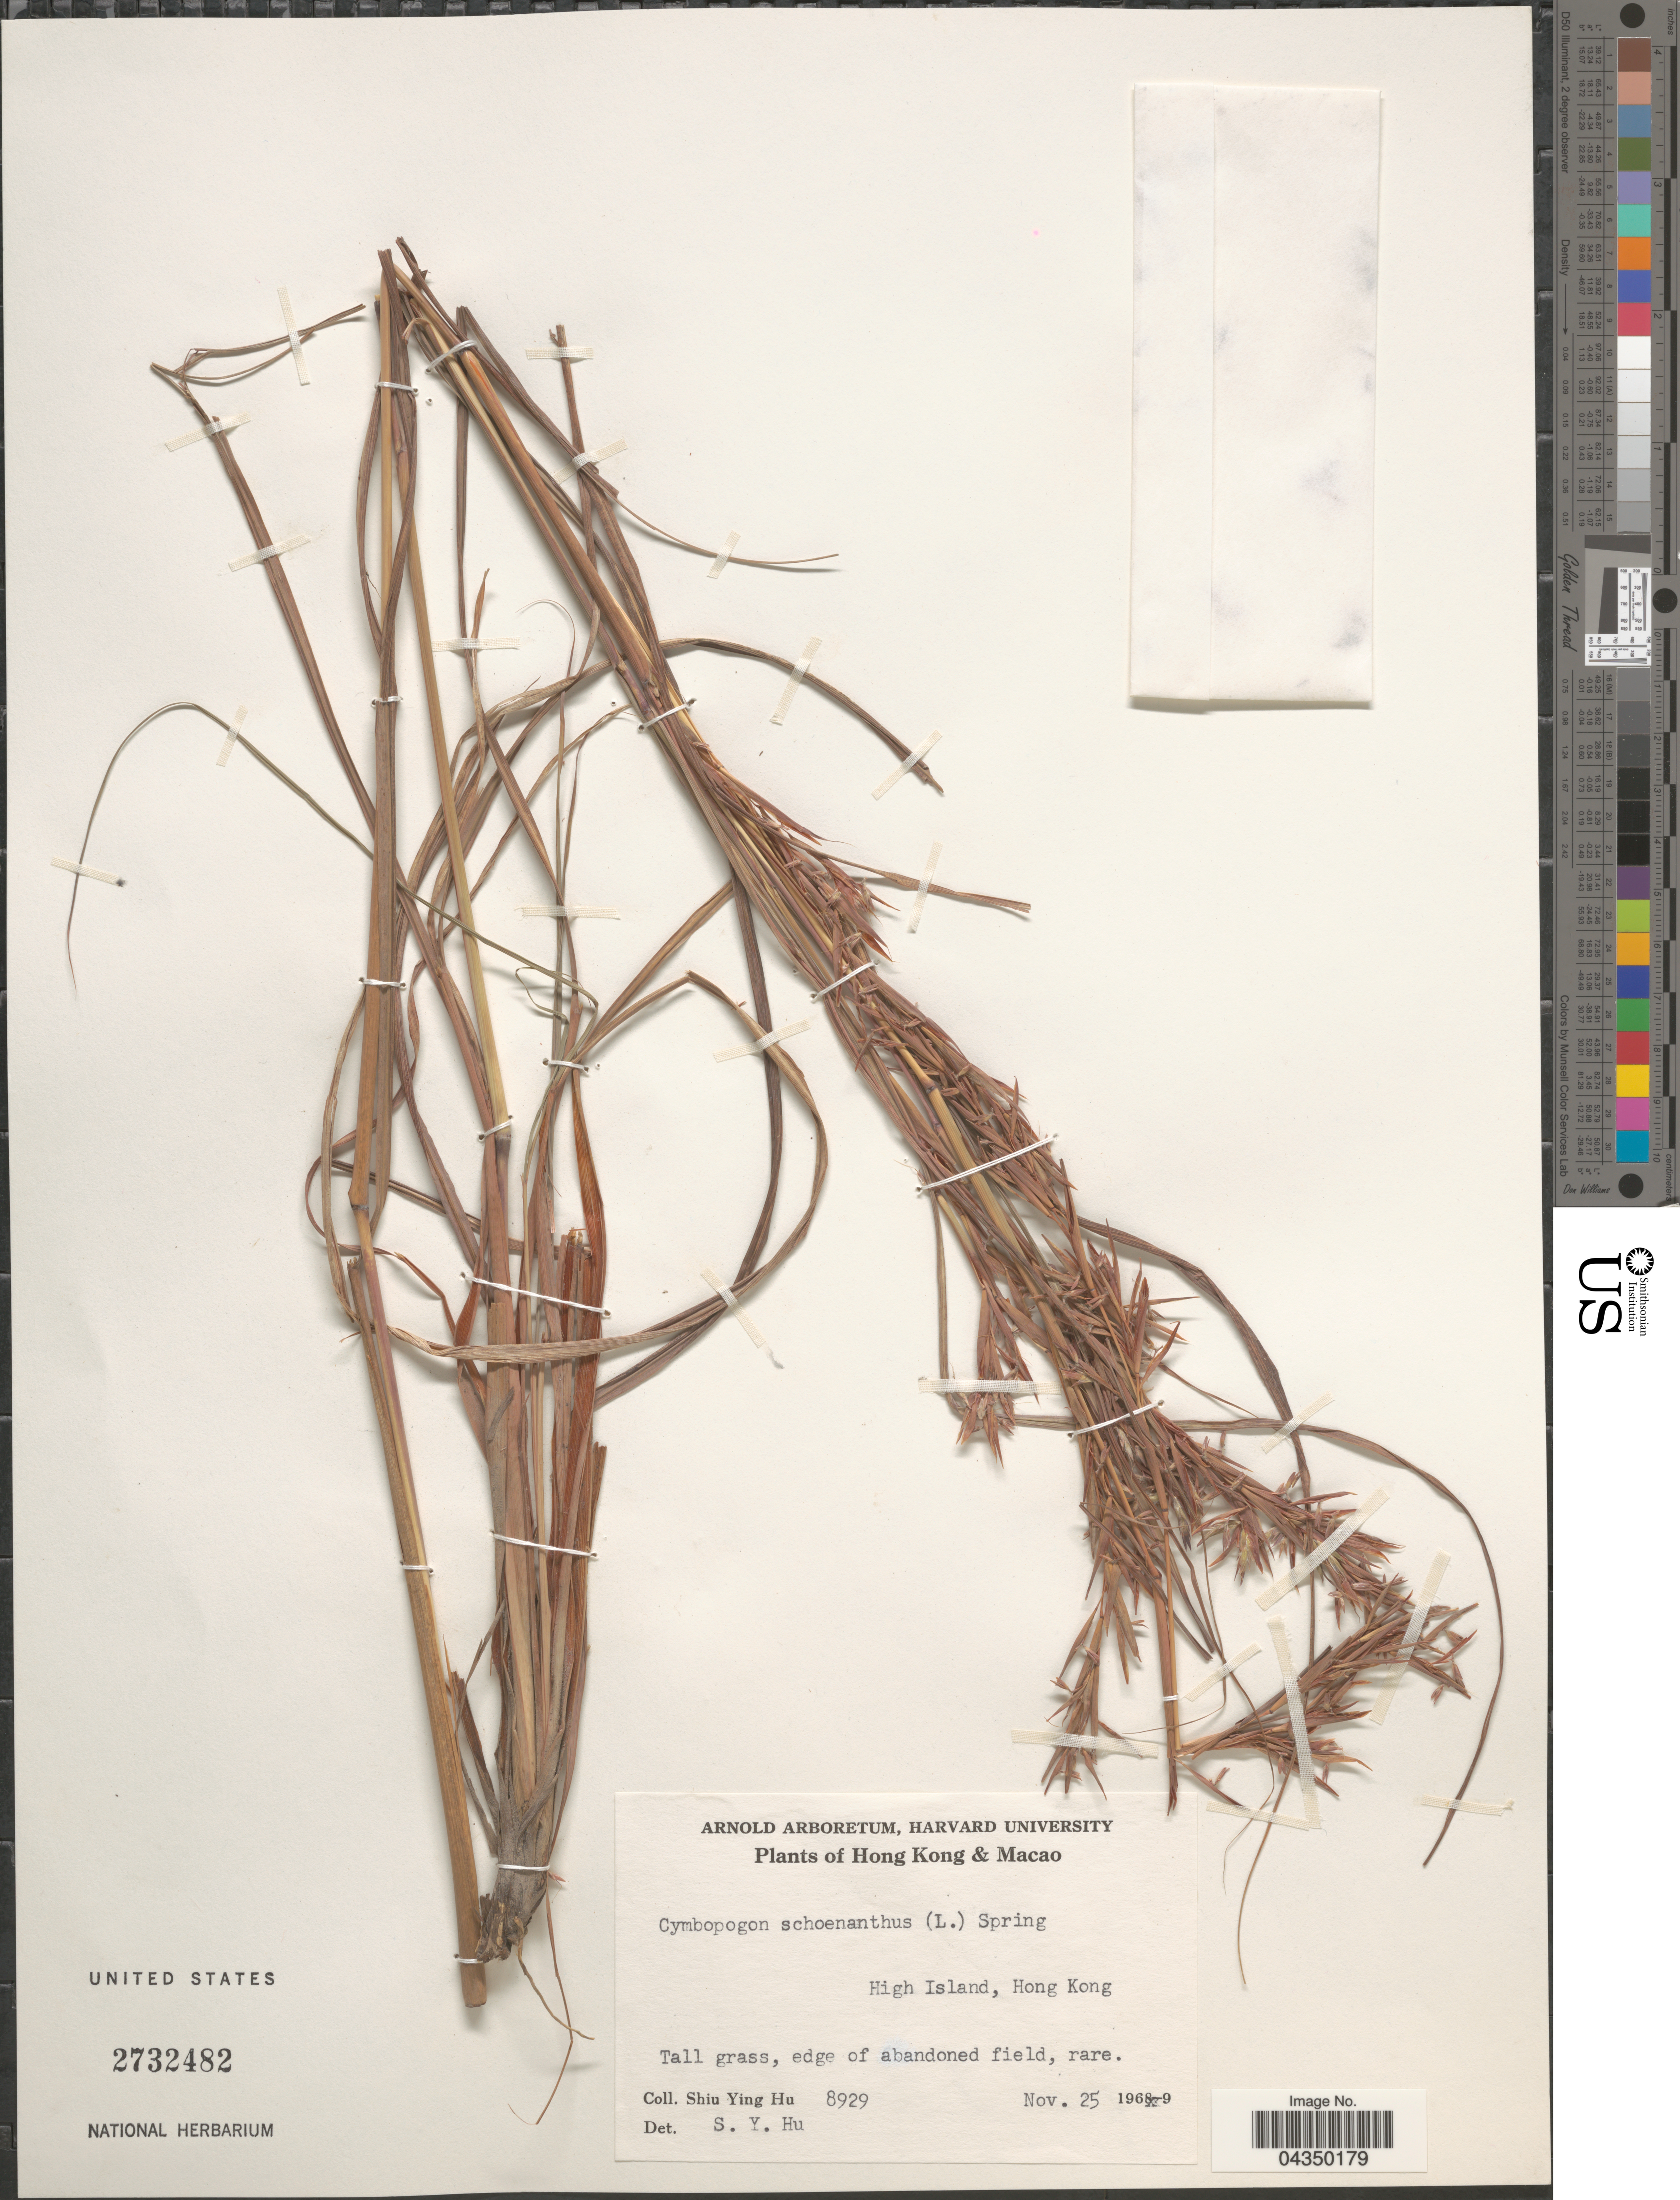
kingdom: Plantae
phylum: Tracheophyta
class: Liliopsida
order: Poales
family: Poaceae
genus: Cymbopogon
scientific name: Cymbopogon schoenanthus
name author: (L.) Spreng.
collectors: S. Y. Hu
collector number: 8929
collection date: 1969-11-25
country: China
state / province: Hong Kong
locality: Hong Kong & Macao. High Island.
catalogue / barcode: US 2732482